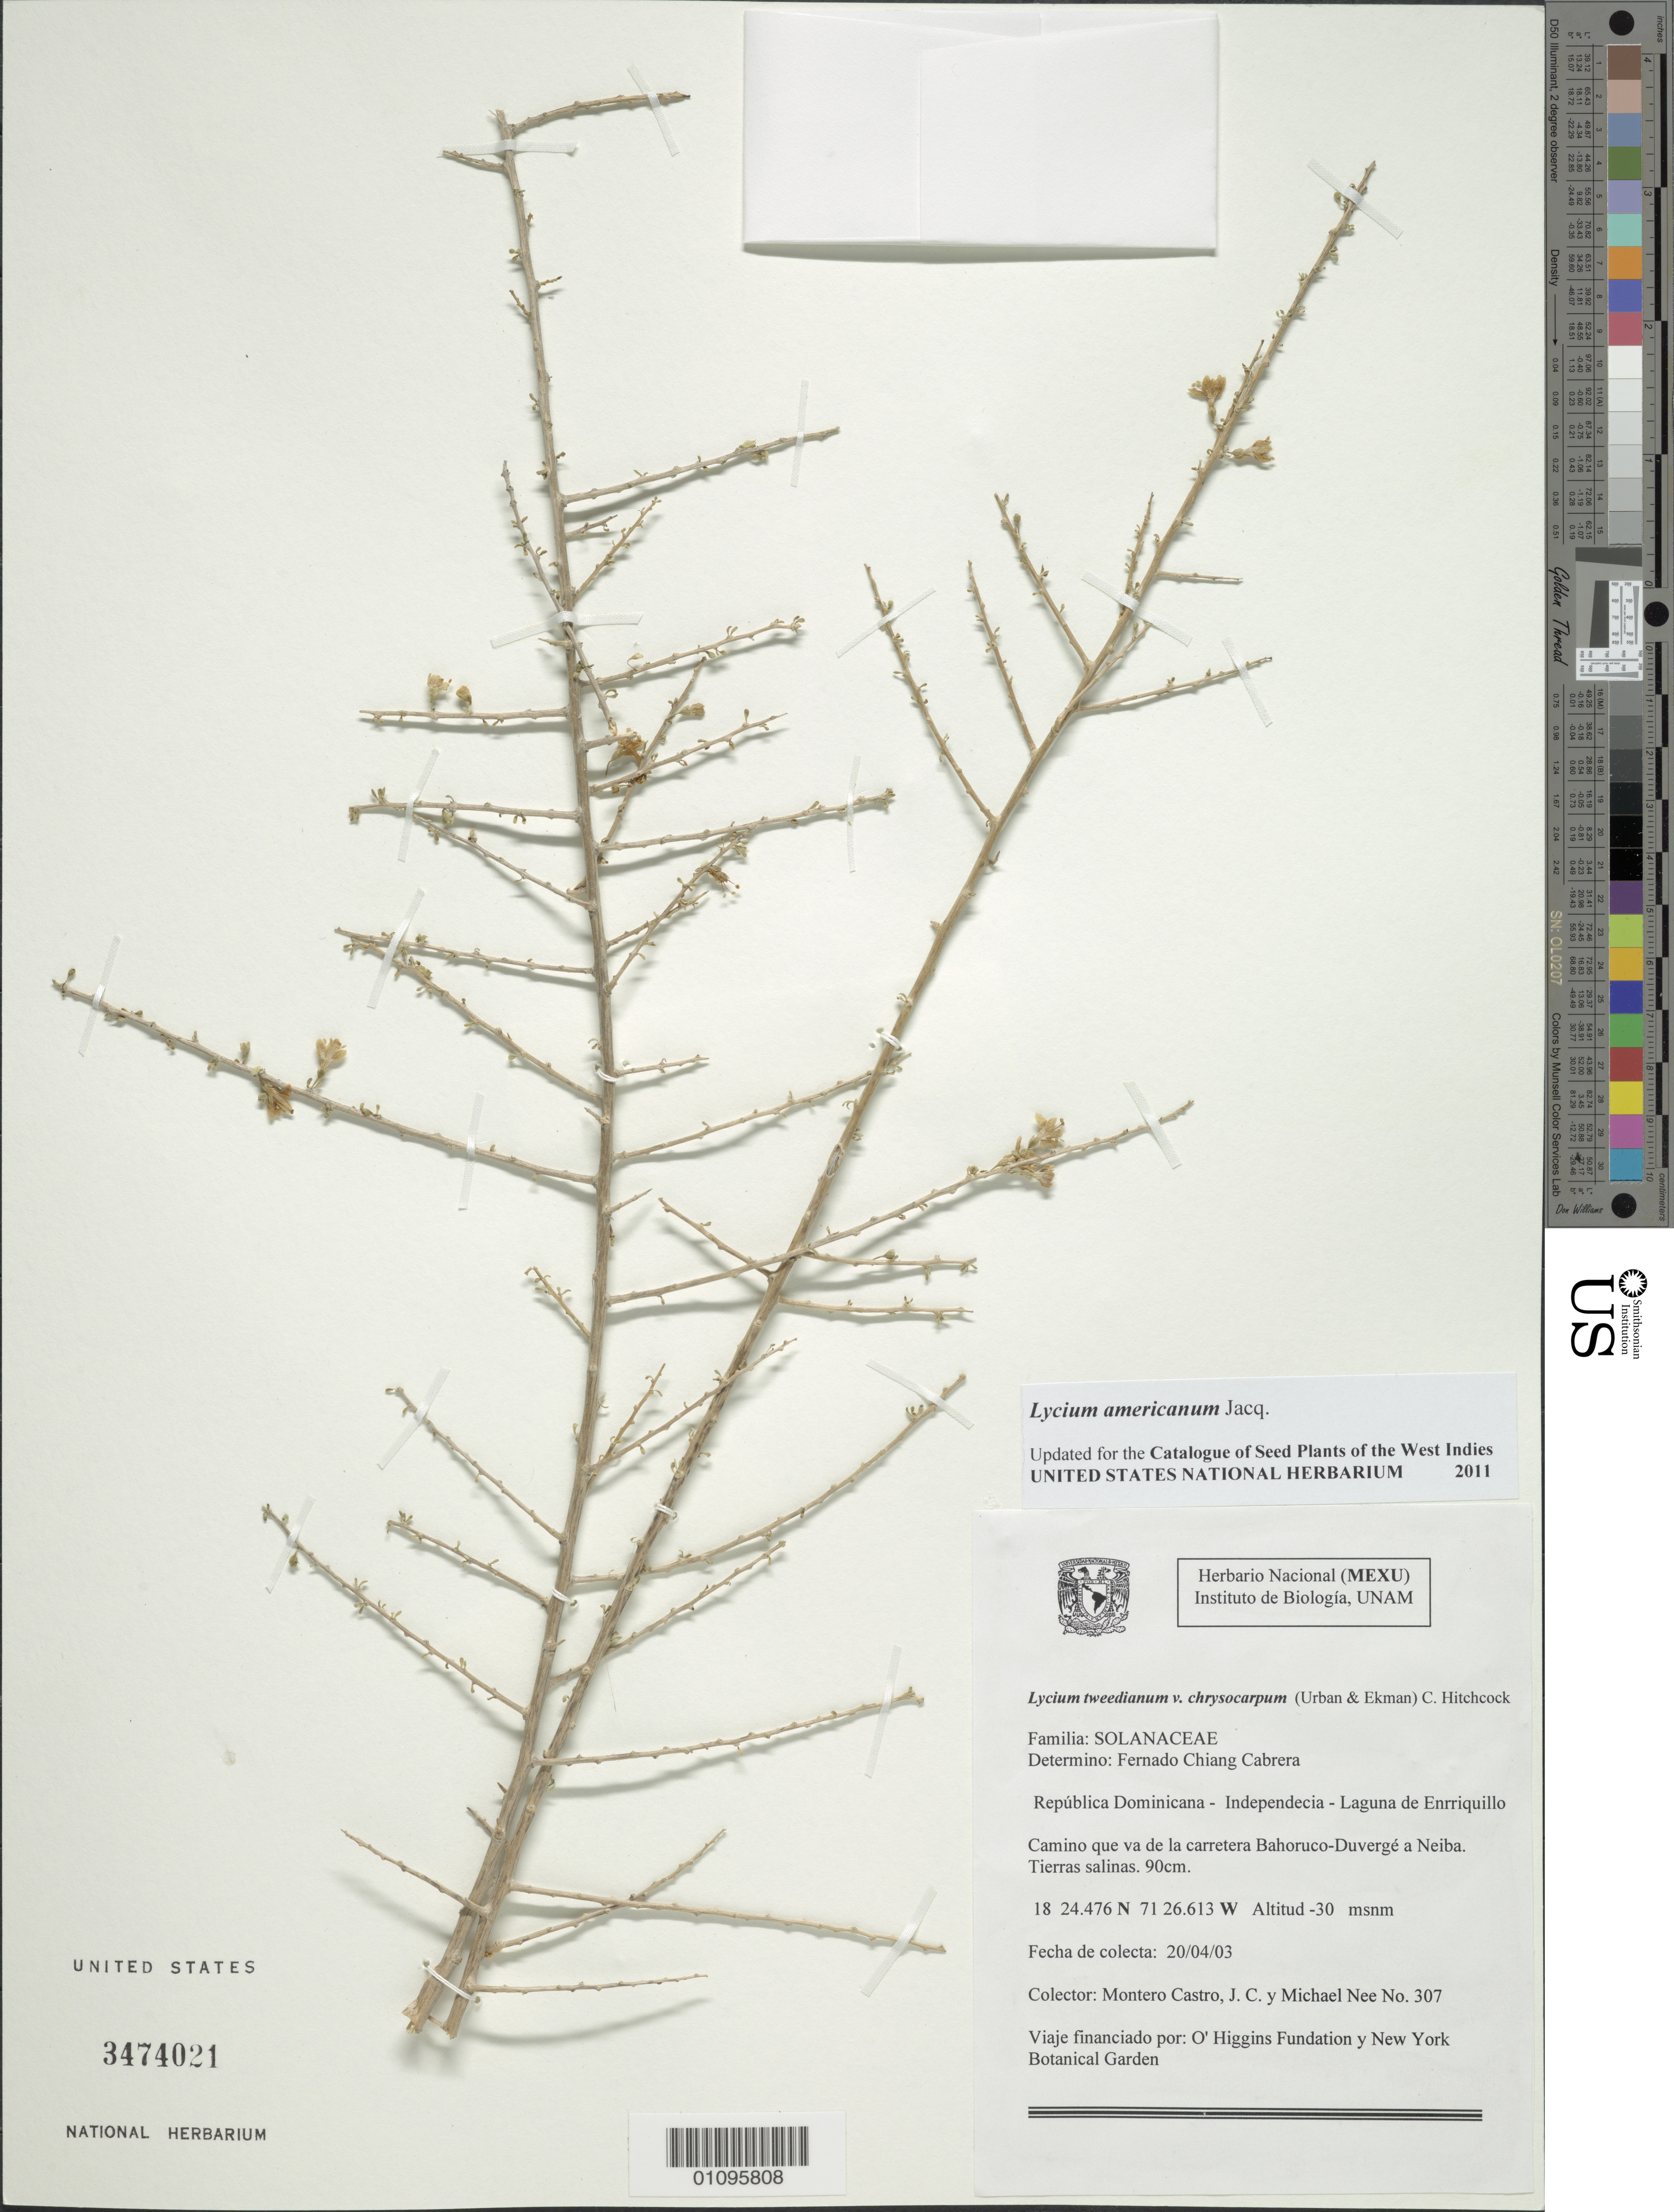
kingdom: Plantae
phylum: Tracheophyta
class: Magnoliopsida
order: Solanales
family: Solanaceae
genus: Lycium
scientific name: Lycium americanum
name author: Jacq.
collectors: J. Montero-Castro & M. Nee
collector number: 307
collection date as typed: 20 Apr 2003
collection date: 2003-04-20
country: Dominican Republic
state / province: Independencia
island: Hispaniola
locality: Laguna de Enrriquillo, camino que va de la carretera Bahoruco-Duvergé a Neiba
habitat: Terra salinas, 90 cm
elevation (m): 30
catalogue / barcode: US 3474021